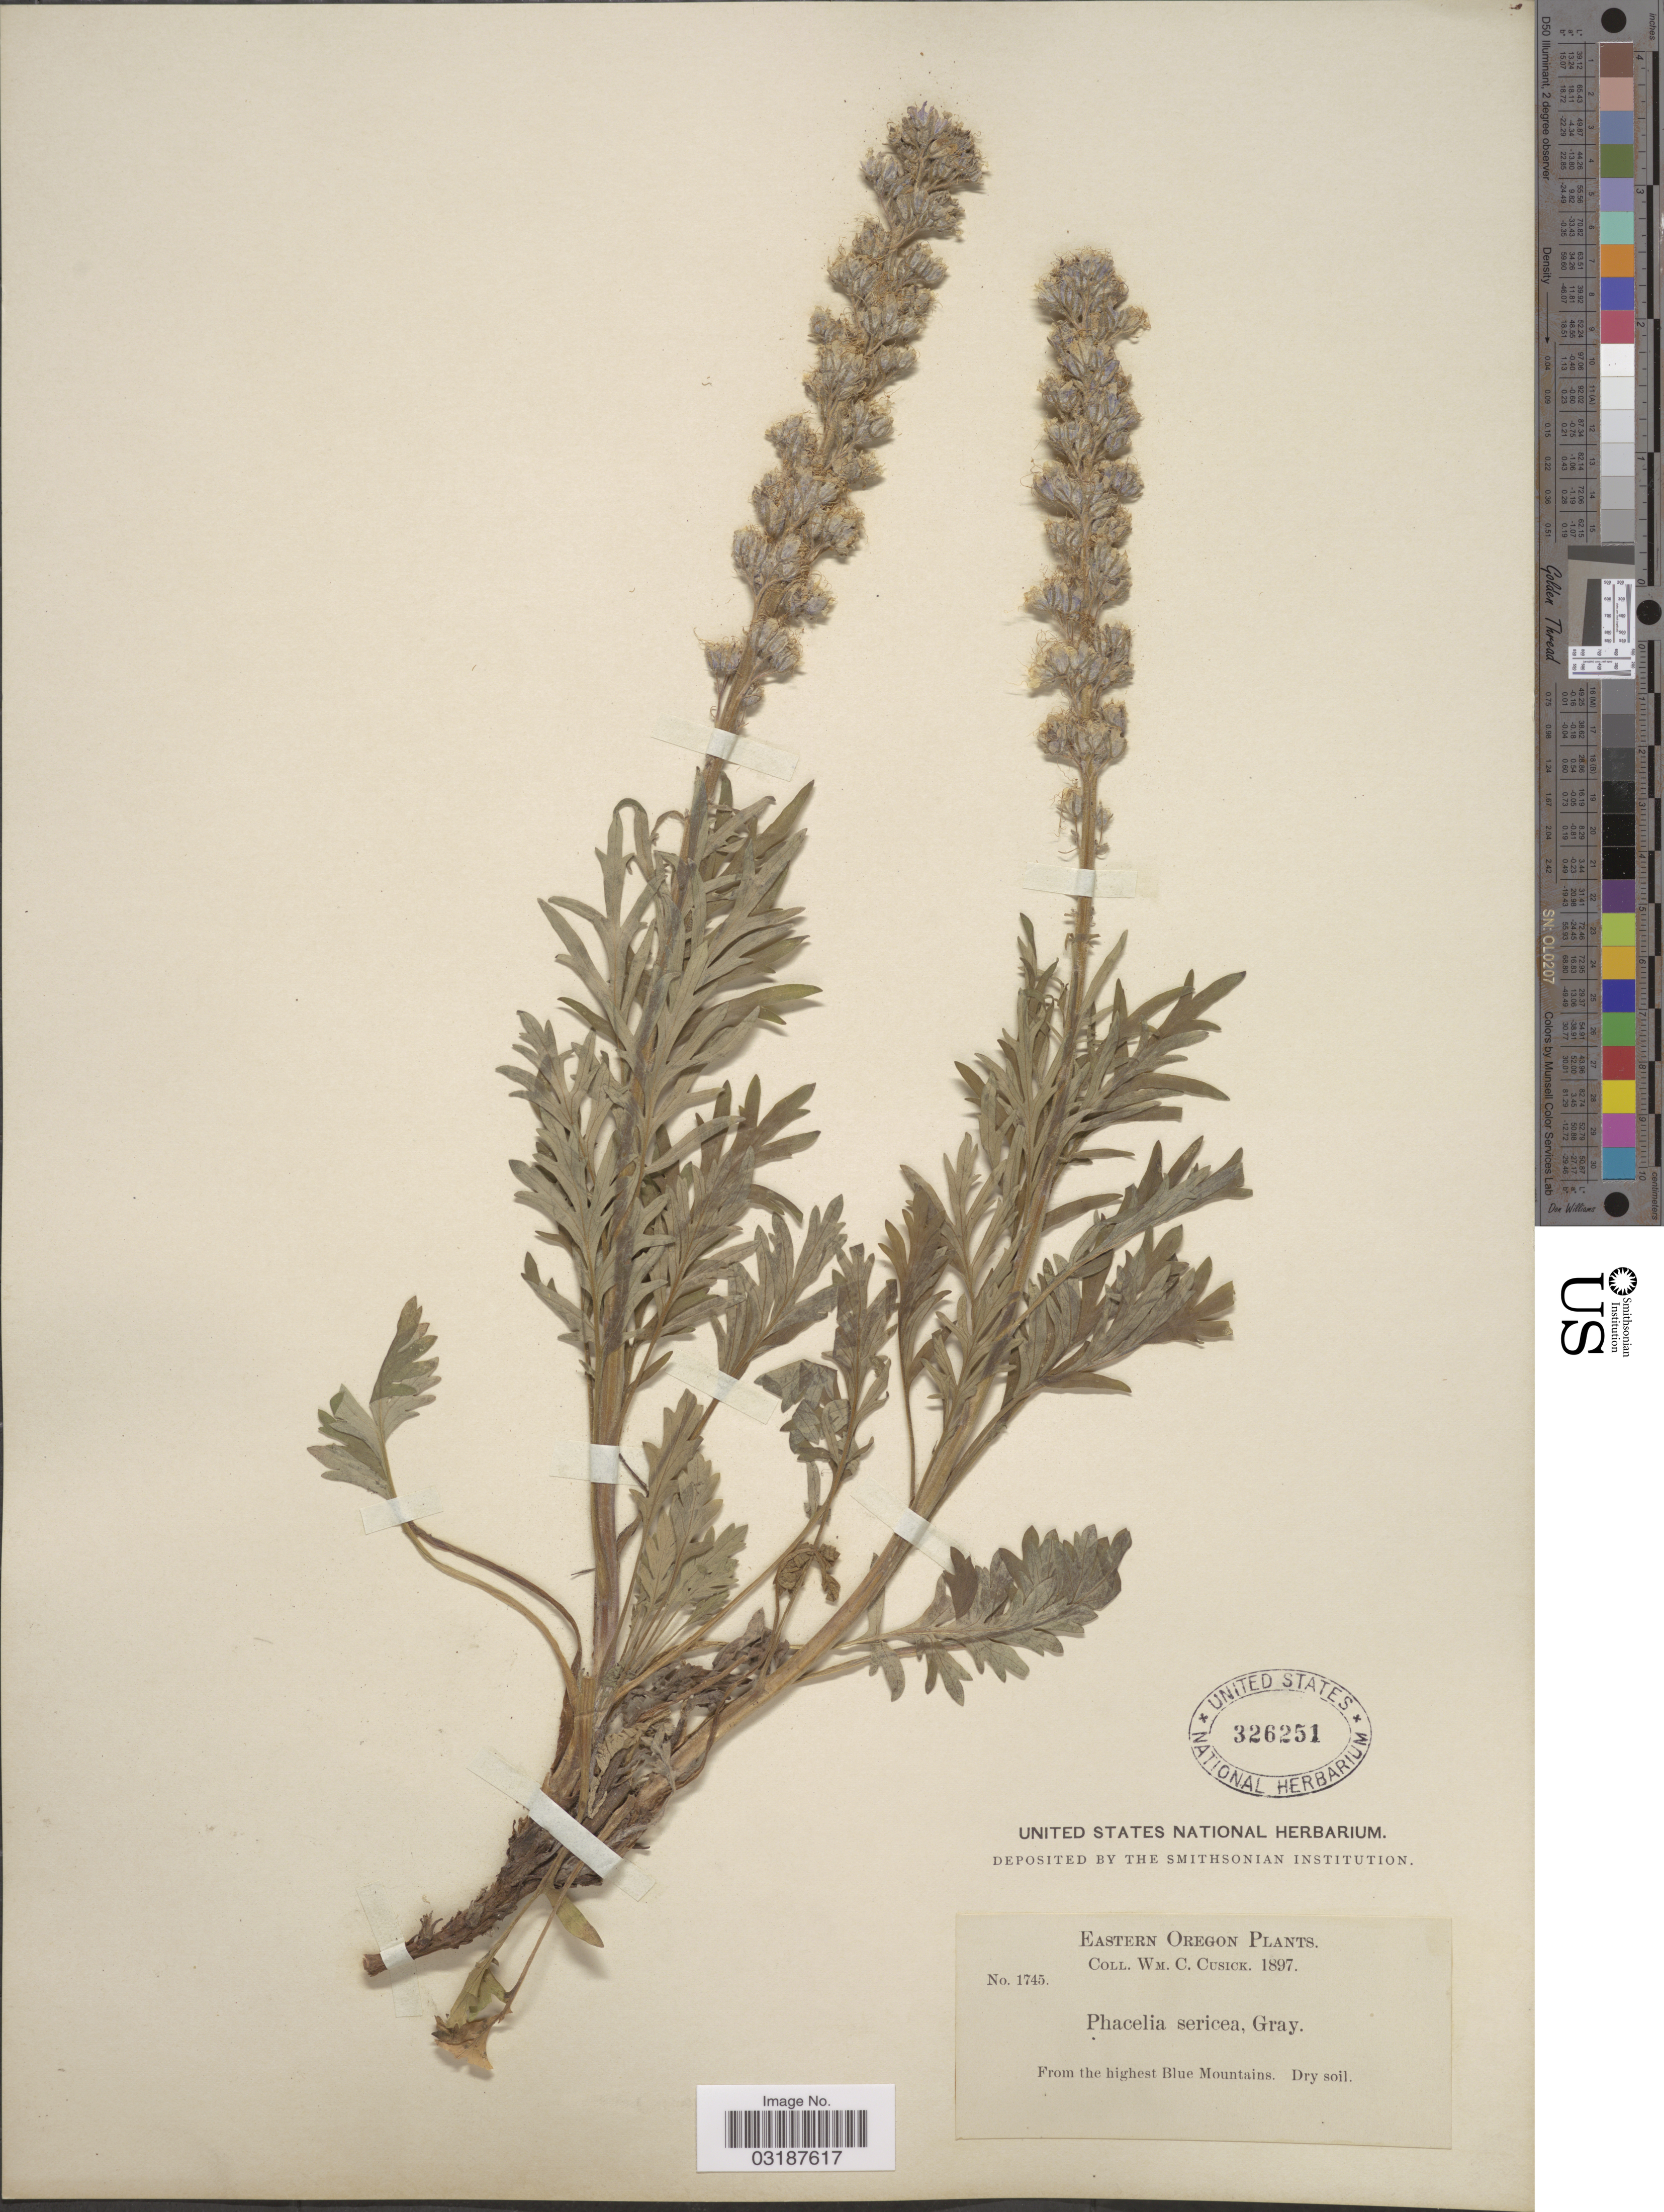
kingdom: Plantae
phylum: Tracheophyta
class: Magnoliopsida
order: Boraginales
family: Hydrophyllaceae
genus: Phacelia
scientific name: Phacelia sericea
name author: (Graham) A. Gray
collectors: W. C. Cusick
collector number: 1745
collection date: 1897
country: United States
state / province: Oregon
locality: Eastern Oregon. From the highest Blue Mountains.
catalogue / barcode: US 326251